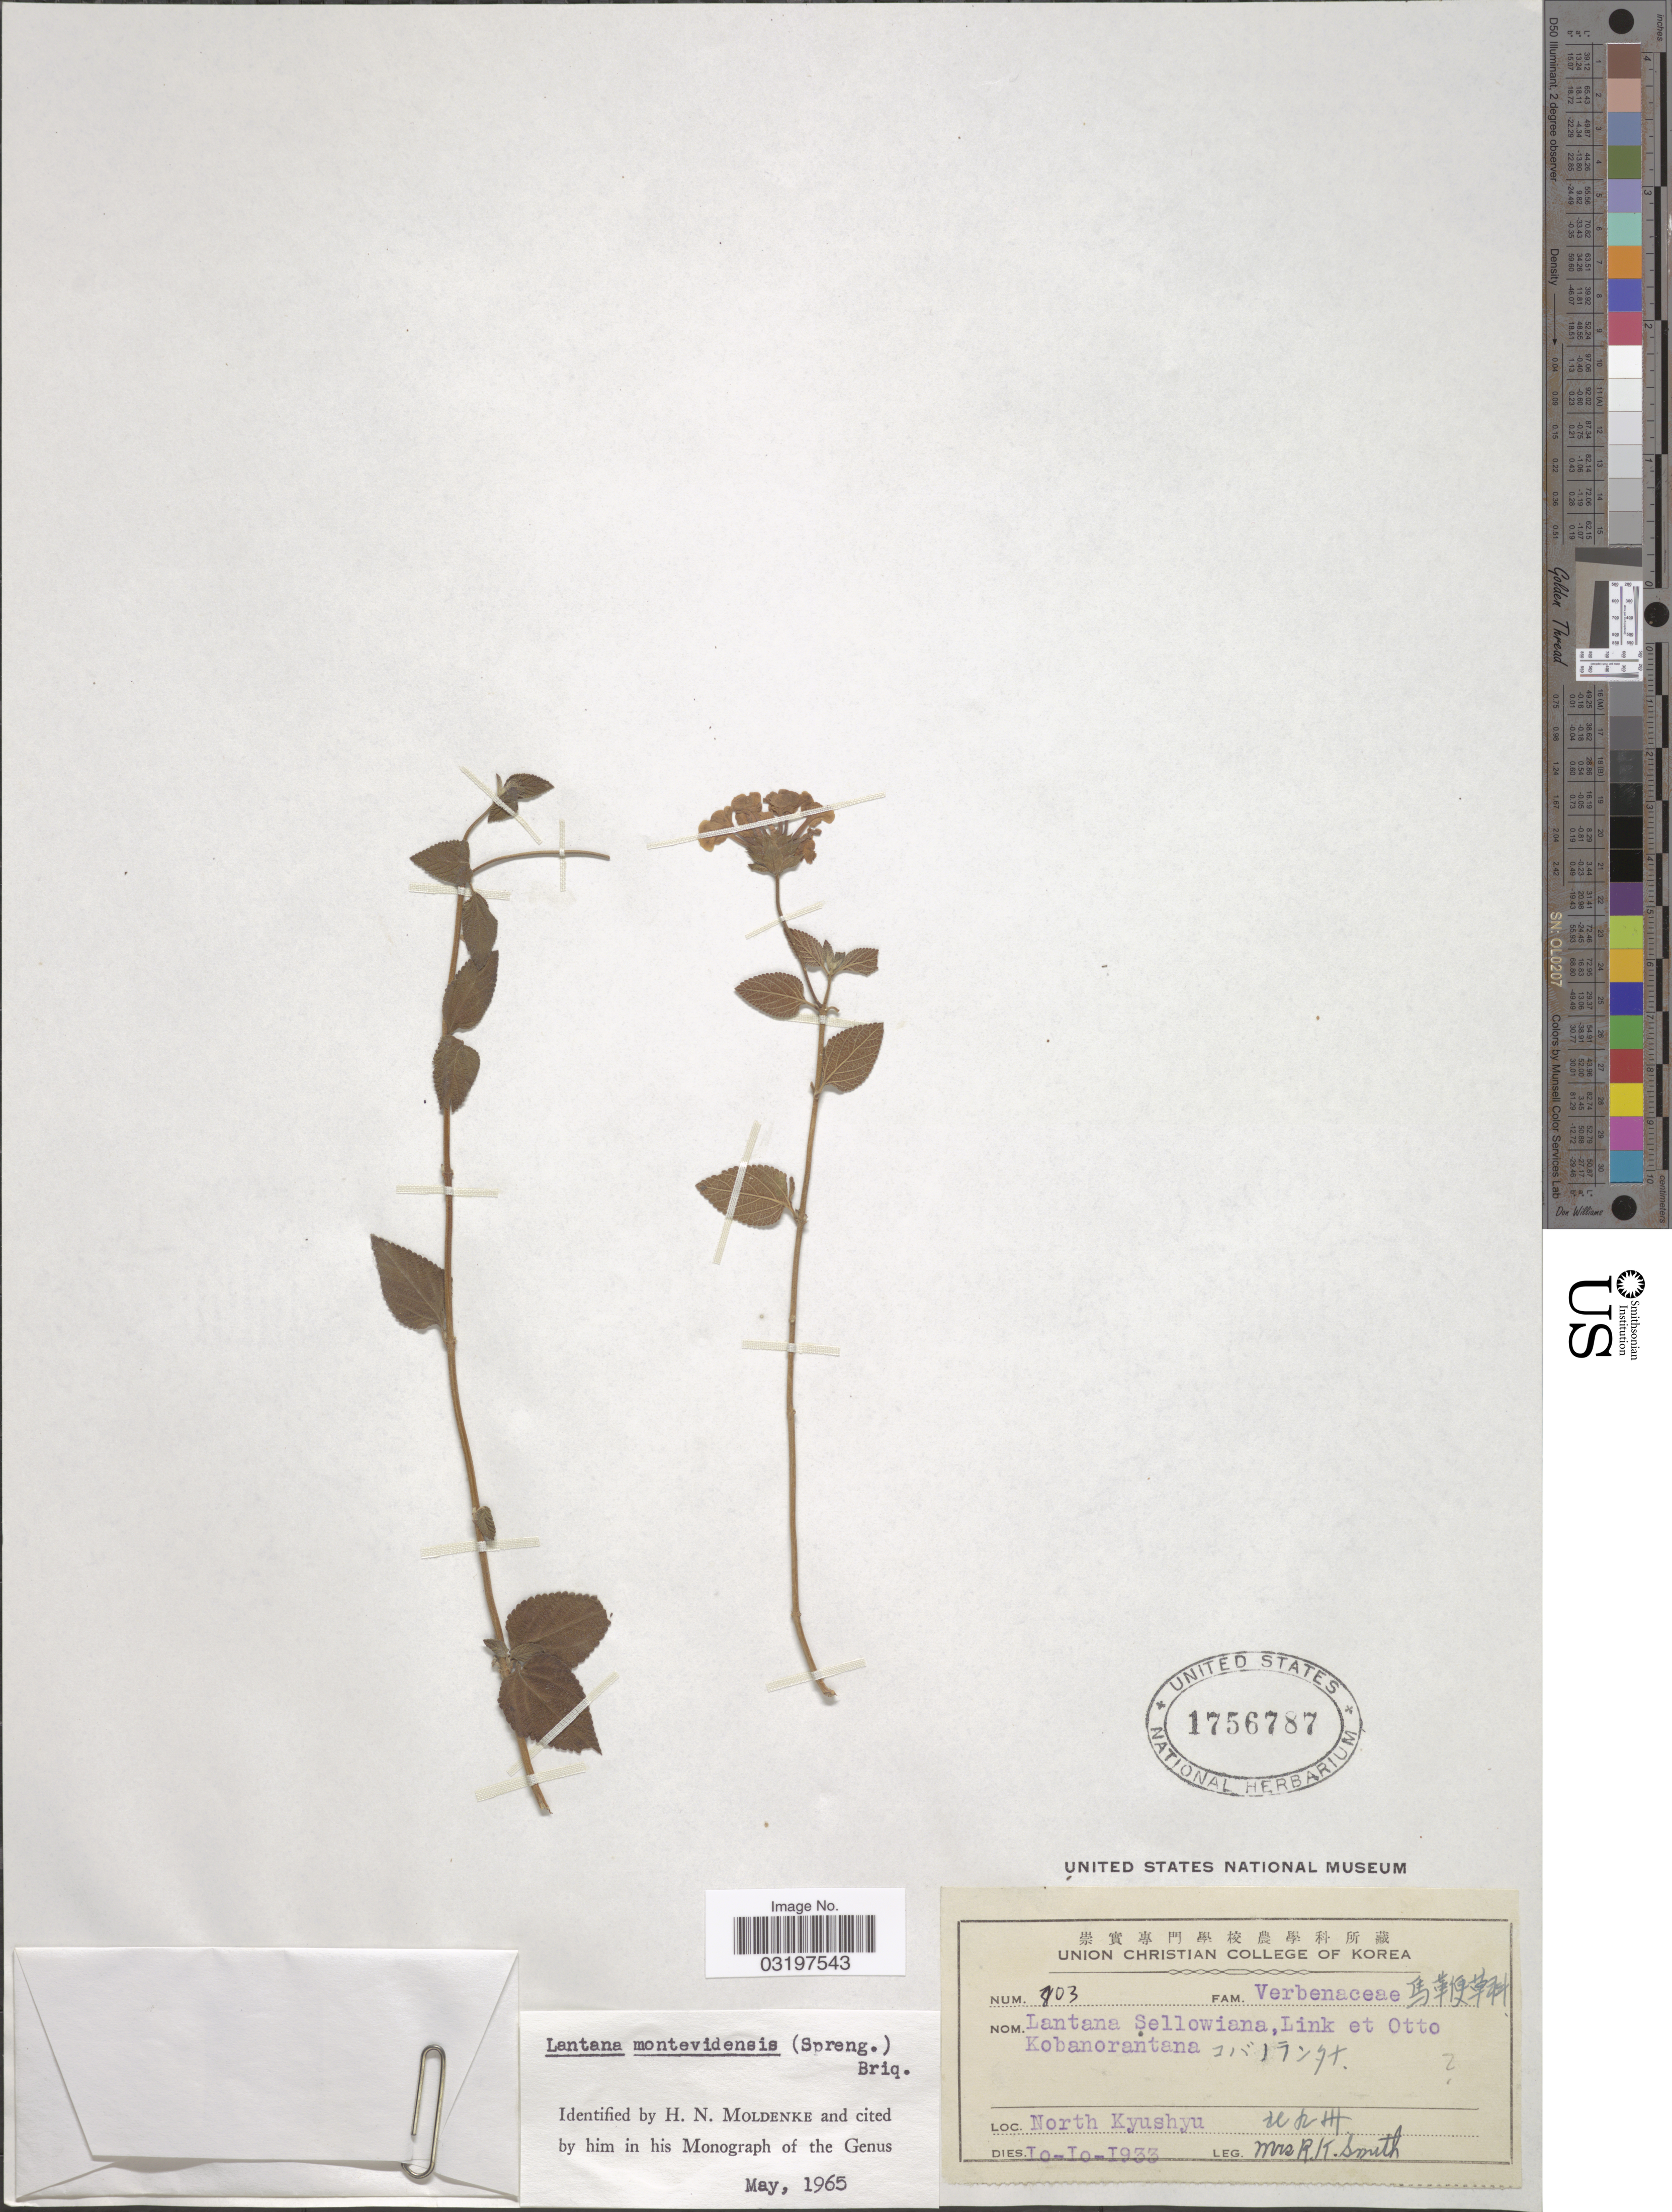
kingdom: Plantae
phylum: Tracheophyta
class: Magnoliopsida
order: Lamiales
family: Verbenaceae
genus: Lantana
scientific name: Lantana montevidensis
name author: (Spreng.) Briq.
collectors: Mrs. R. K. Smith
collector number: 803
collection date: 1933-10-10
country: Japan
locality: North Kyushyu X.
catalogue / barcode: US 1756787